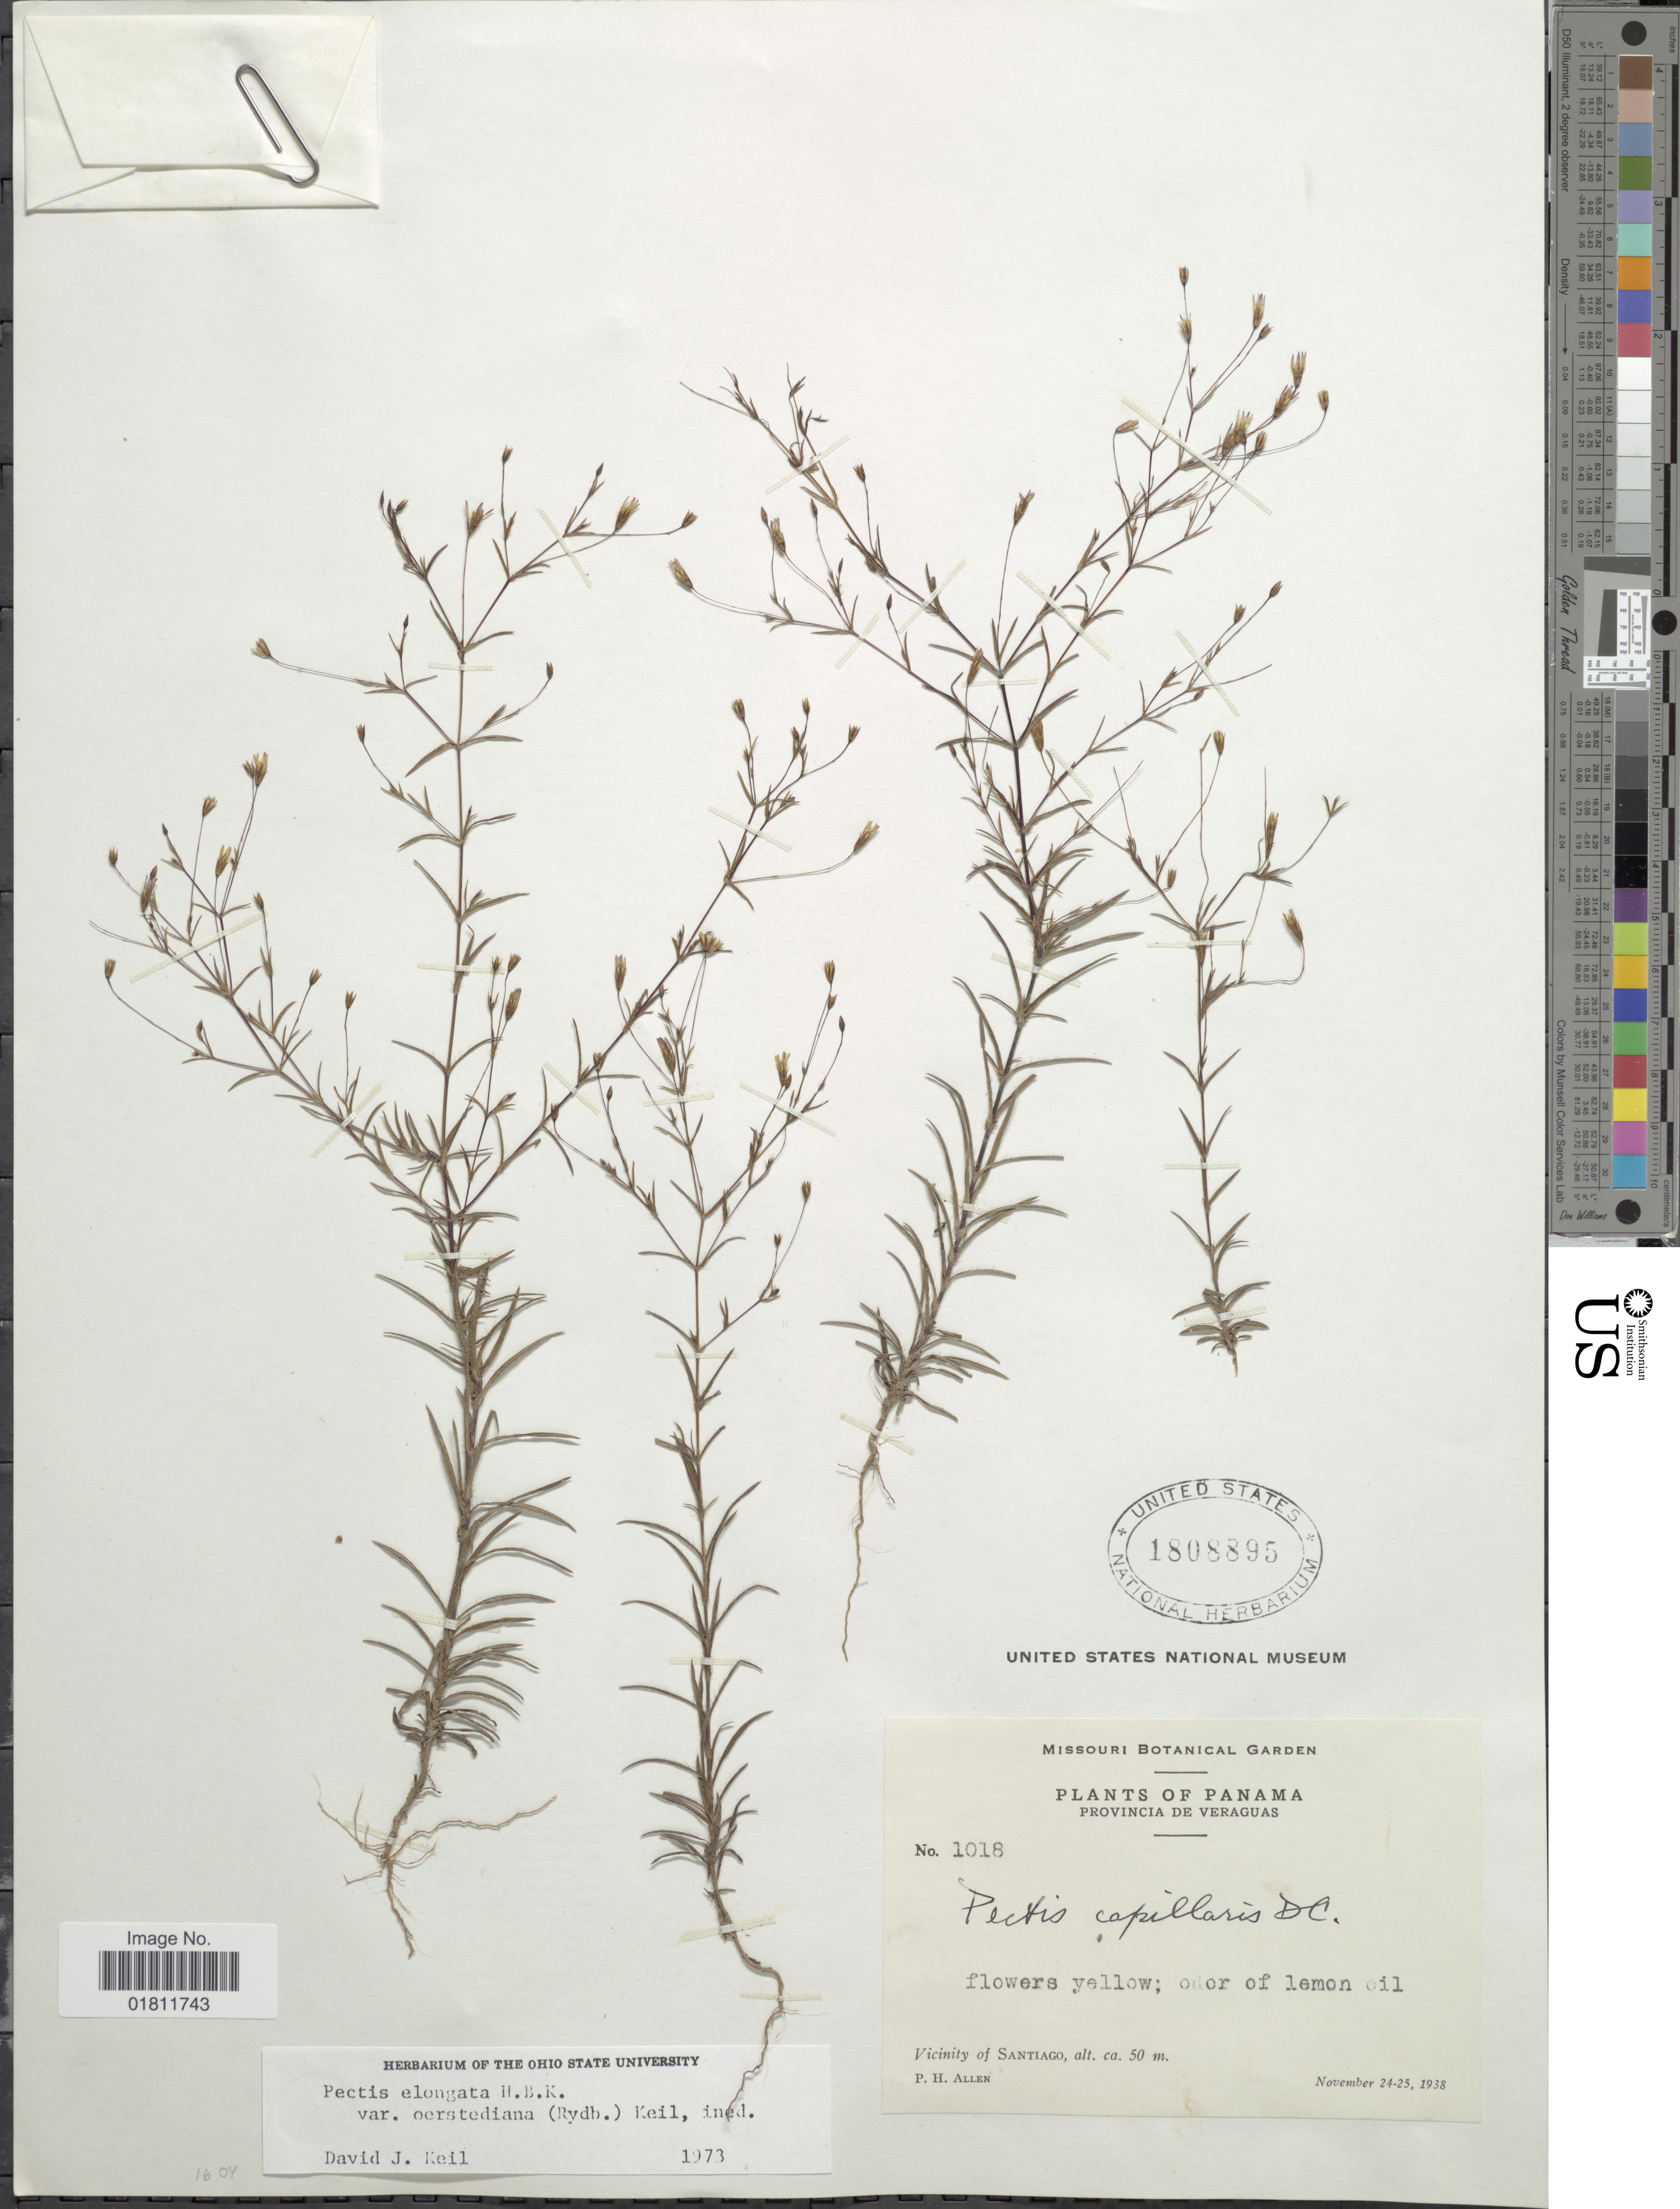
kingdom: Plantae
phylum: Tracheophyta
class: Magnoliopsida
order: Asterales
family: Asteraceae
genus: Pectis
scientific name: Pectis elongata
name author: Kunth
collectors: P. H. Allen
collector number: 1018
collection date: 1938-11-24/1938-11-25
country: Panama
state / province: Veraguas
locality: Provincia de Veraguas. Vicinity of Santiago.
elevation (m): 50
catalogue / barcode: US 1808895